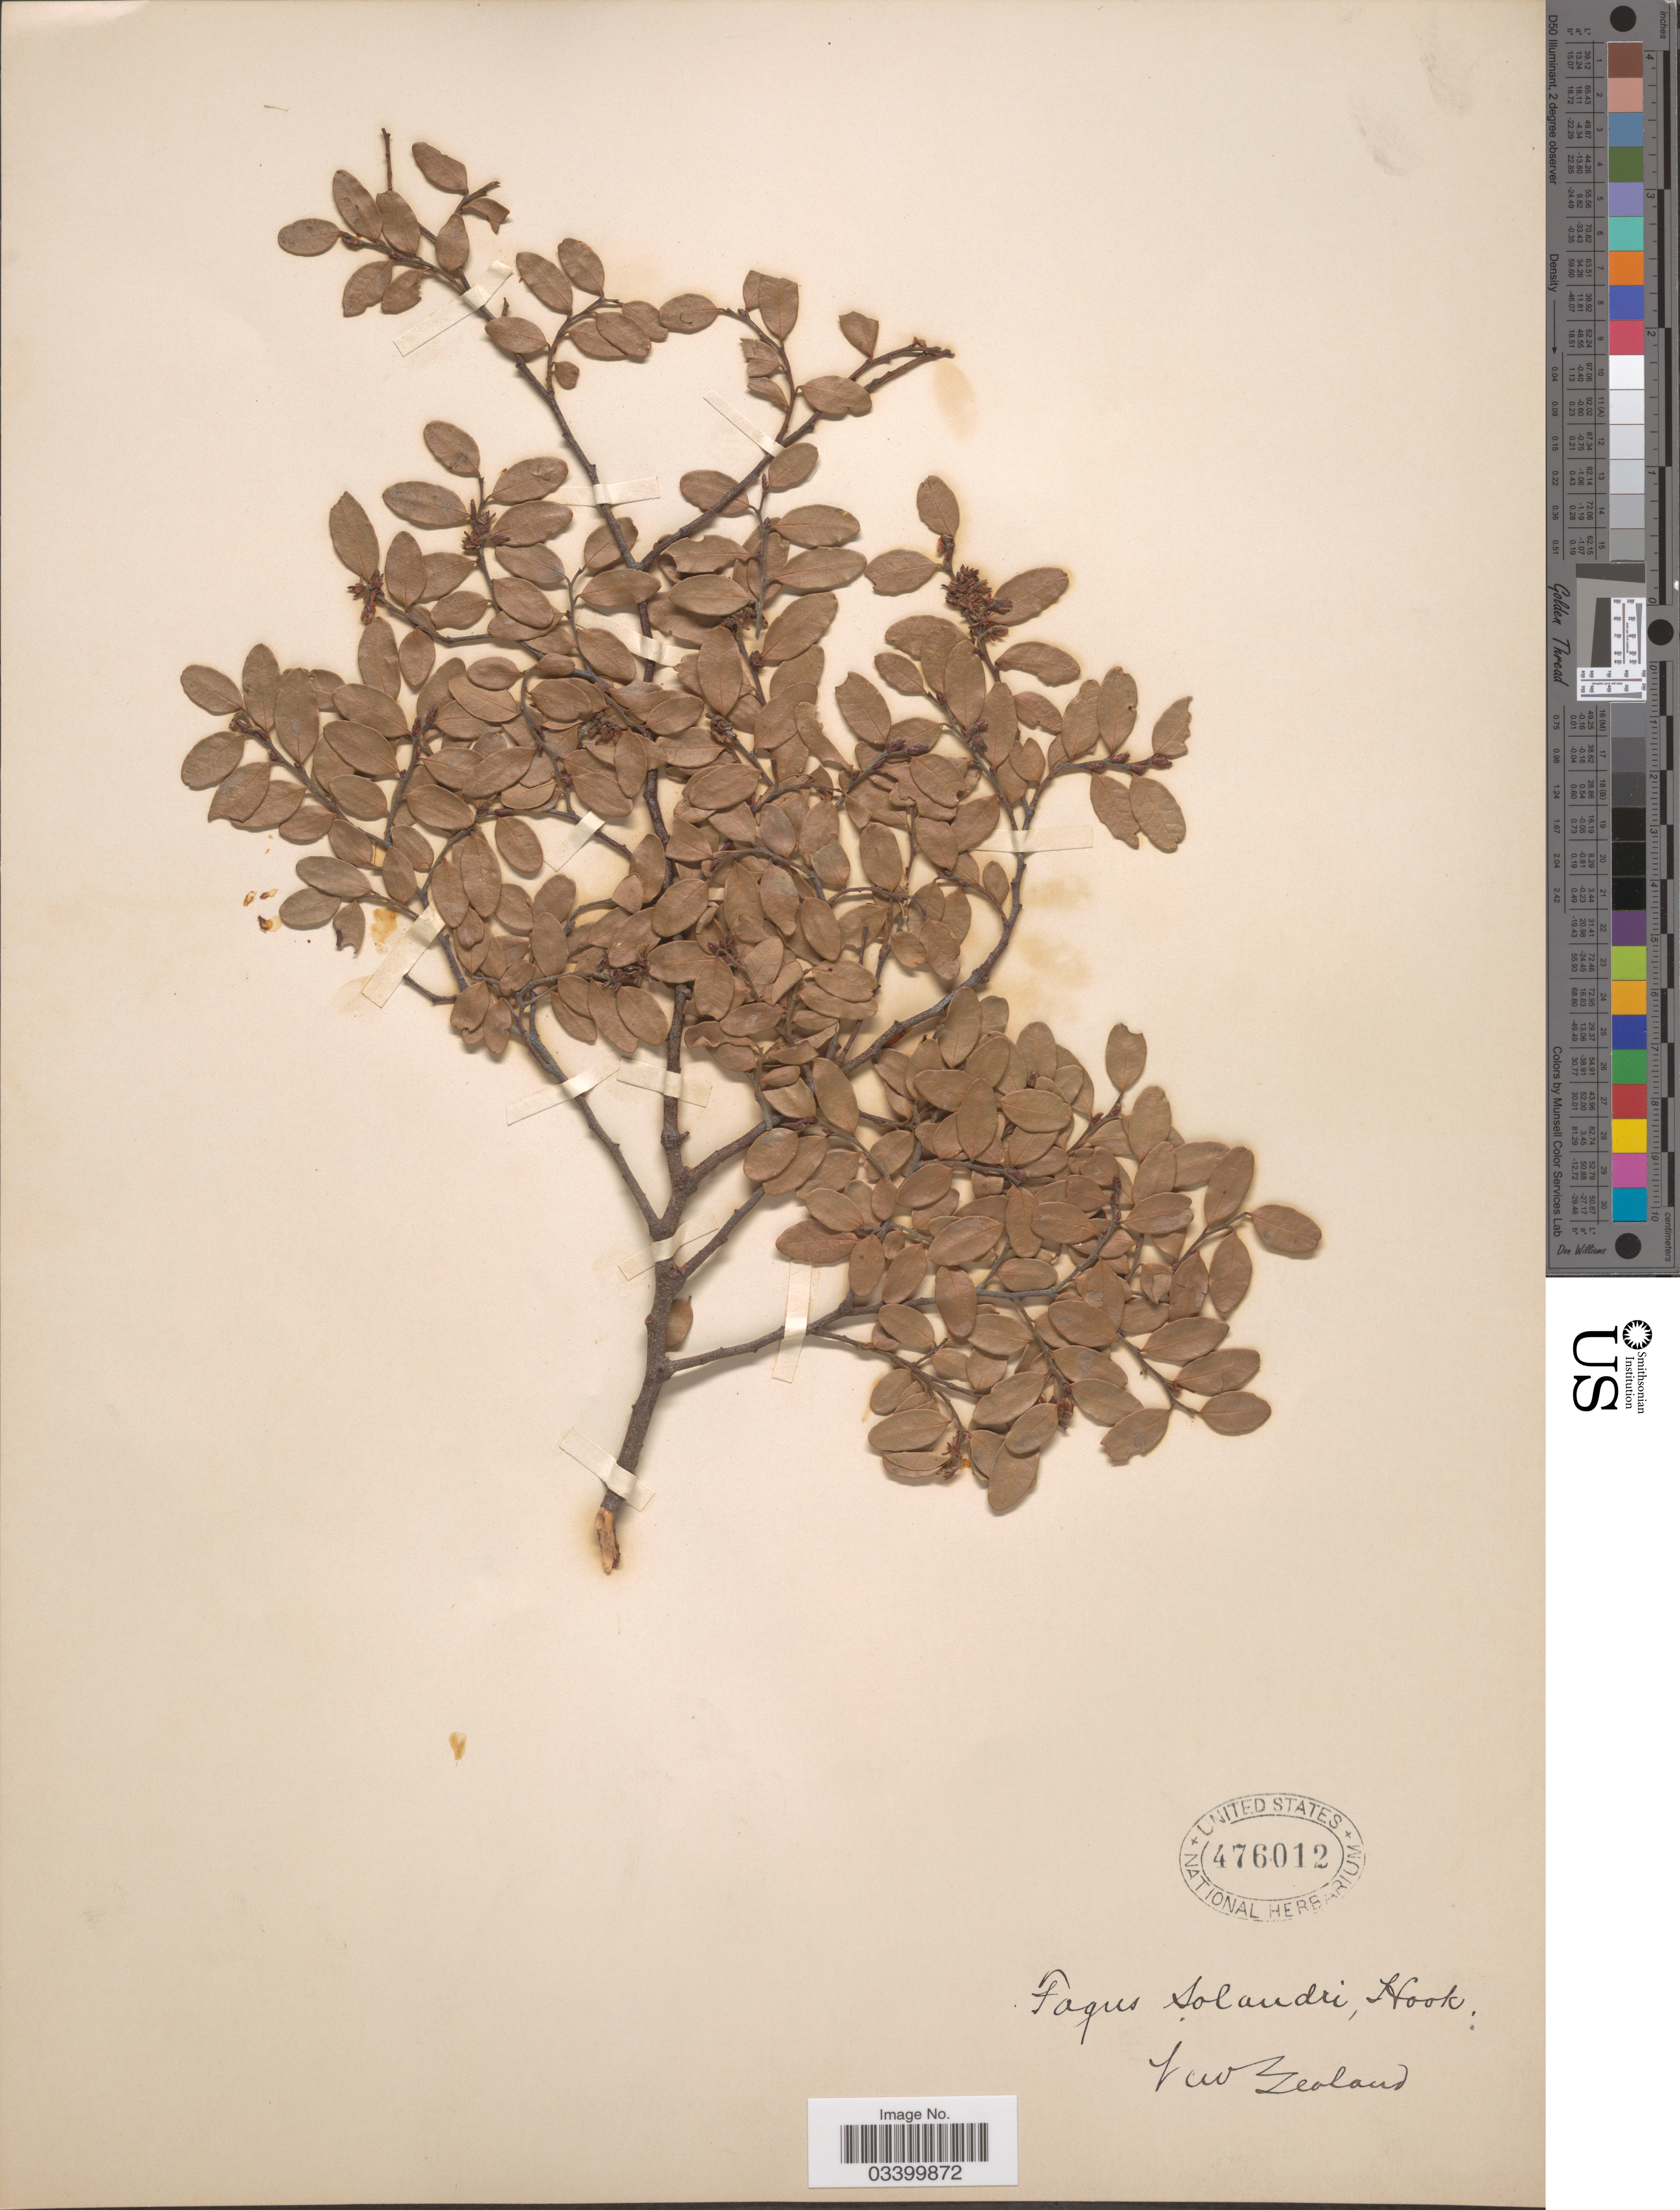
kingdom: Plantae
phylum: Tracheophyta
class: Magnoliopsida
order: Fagales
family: Nothofagaceae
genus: Nothofagus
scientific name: Nothofagus solandri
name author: (Hook. f.) Oerst.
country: New Zealand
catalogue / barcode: US 476012